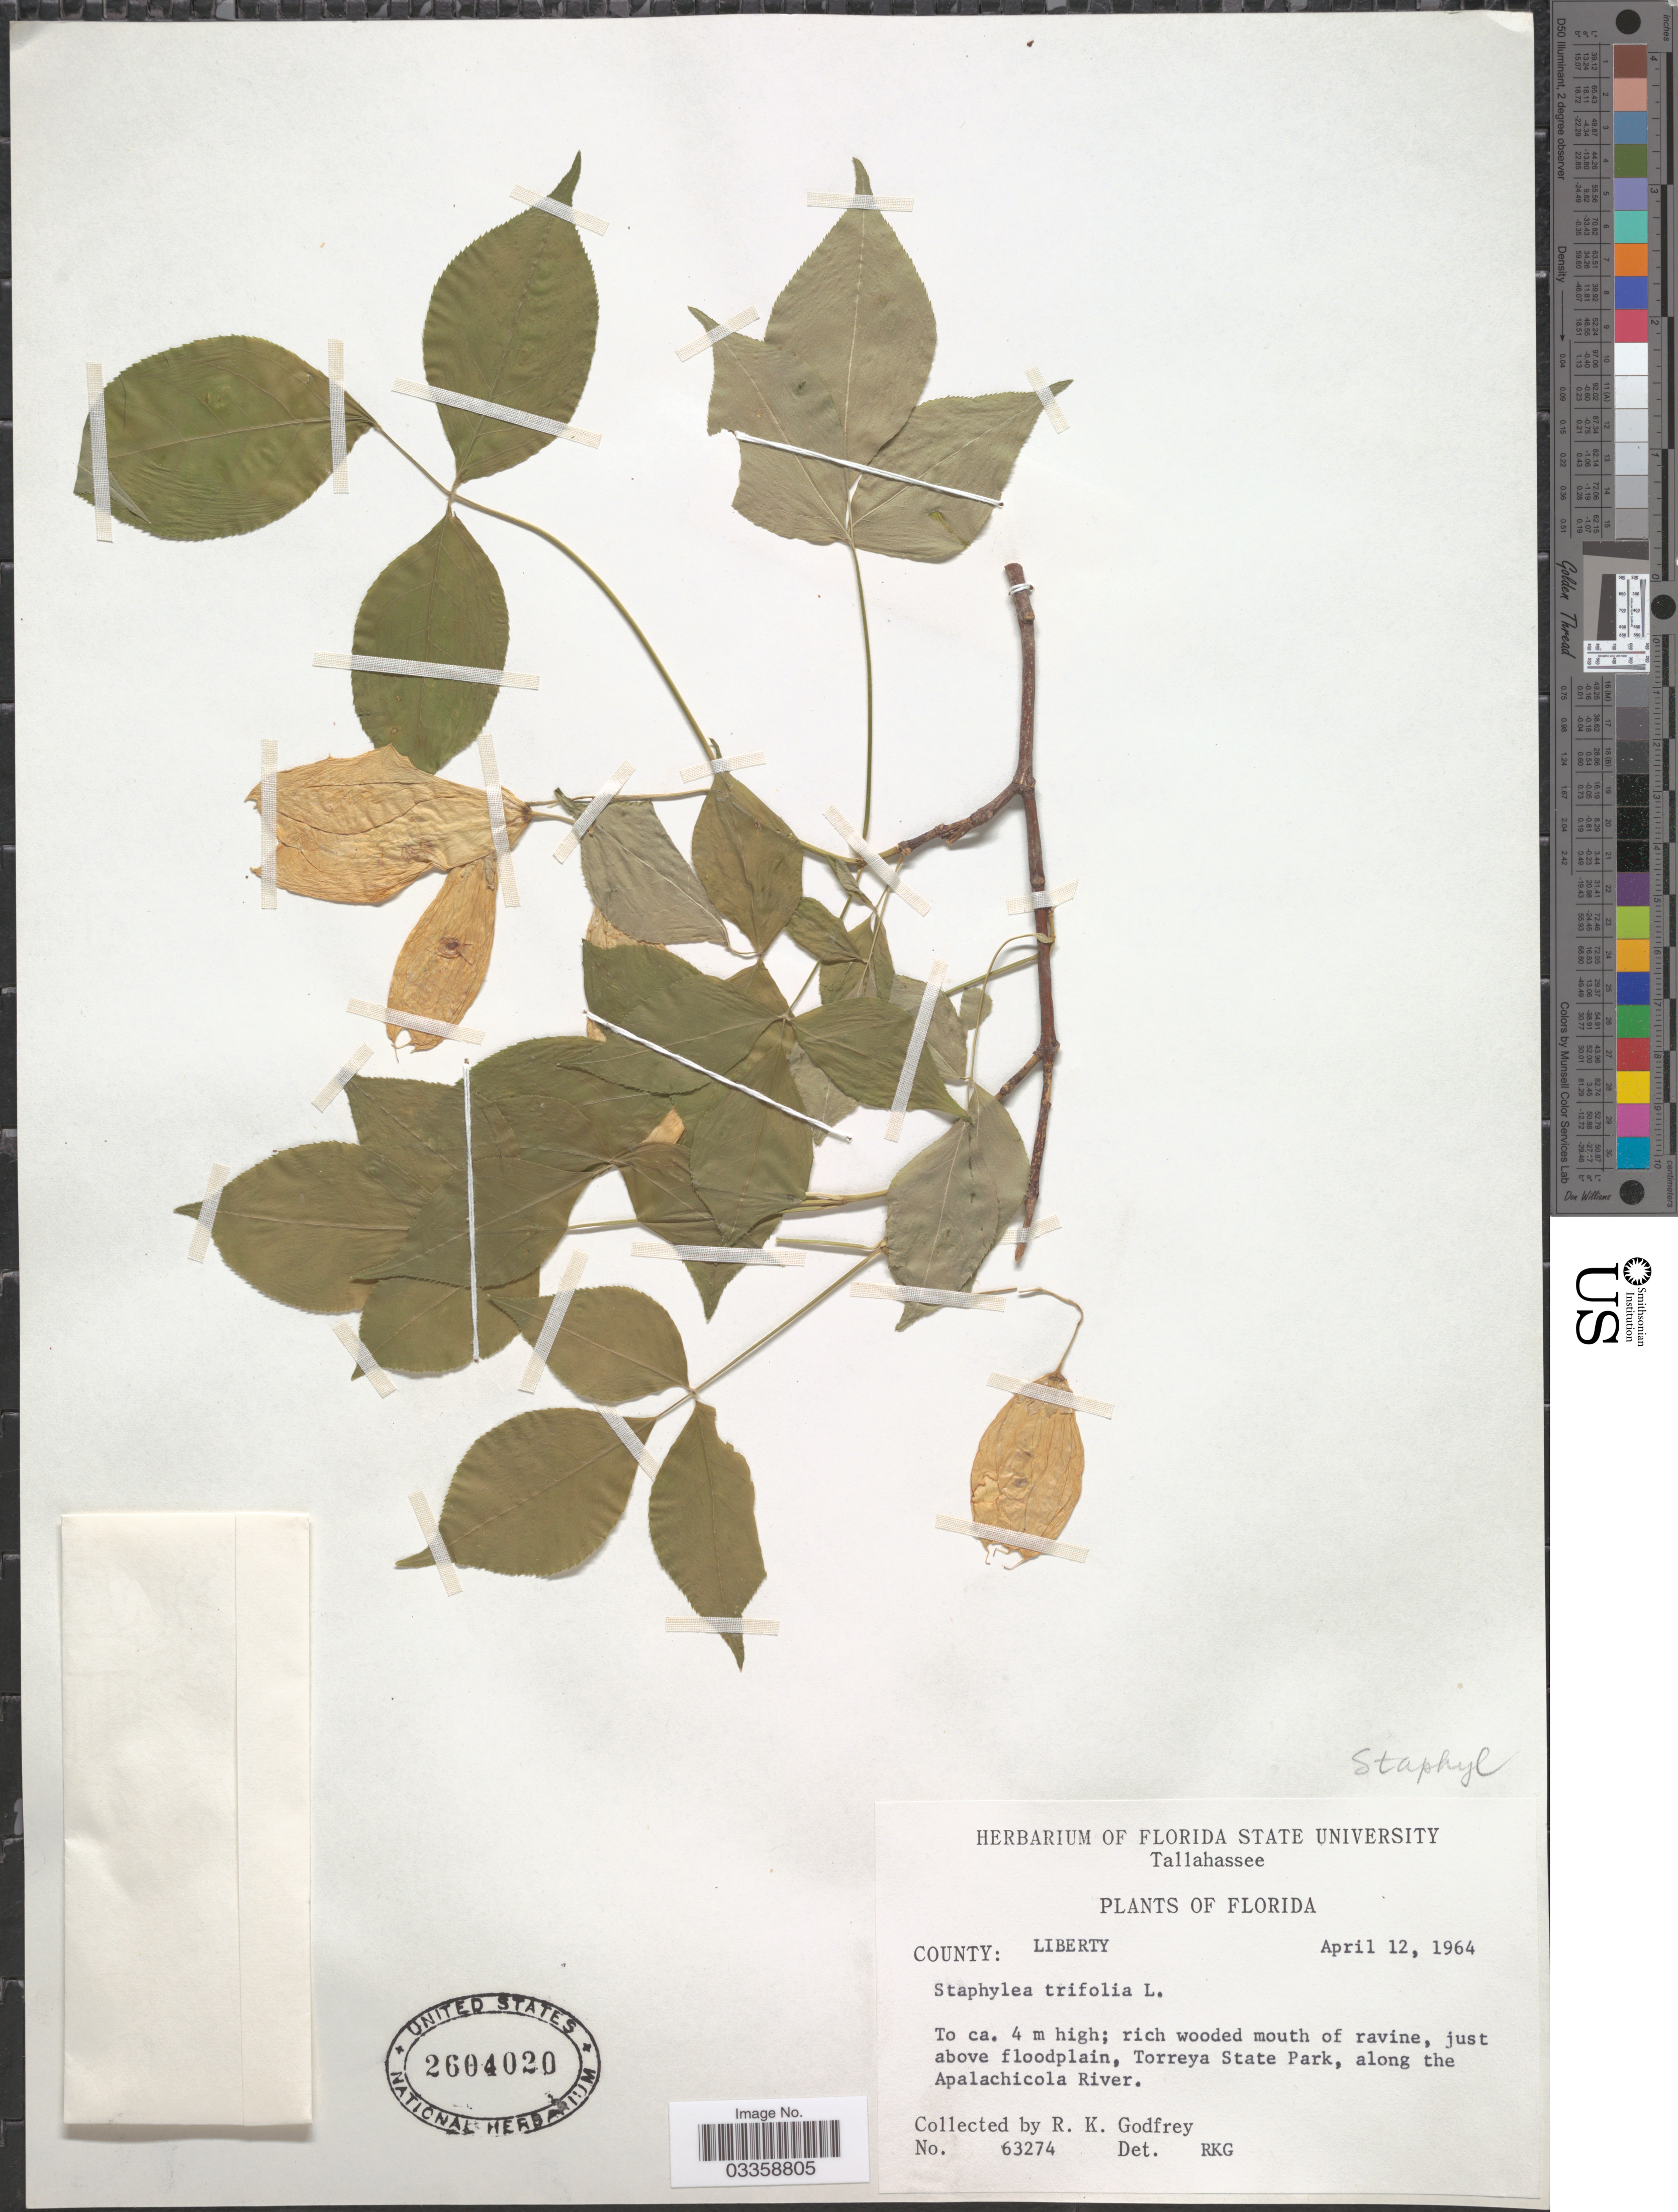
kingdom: Plantae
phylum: Tracheophyta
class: Magnoliopsida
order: Crossosomatales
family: Staphyleaceae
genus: Staphylea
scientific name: Staphylea trifolia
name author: L.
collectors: R. K. Godfrey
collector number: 63274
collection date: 1964-04-12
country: United States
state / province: Florida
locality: County: Liberty. Torreya State Park, along the Apalachicola River.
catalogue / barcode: US 2604020